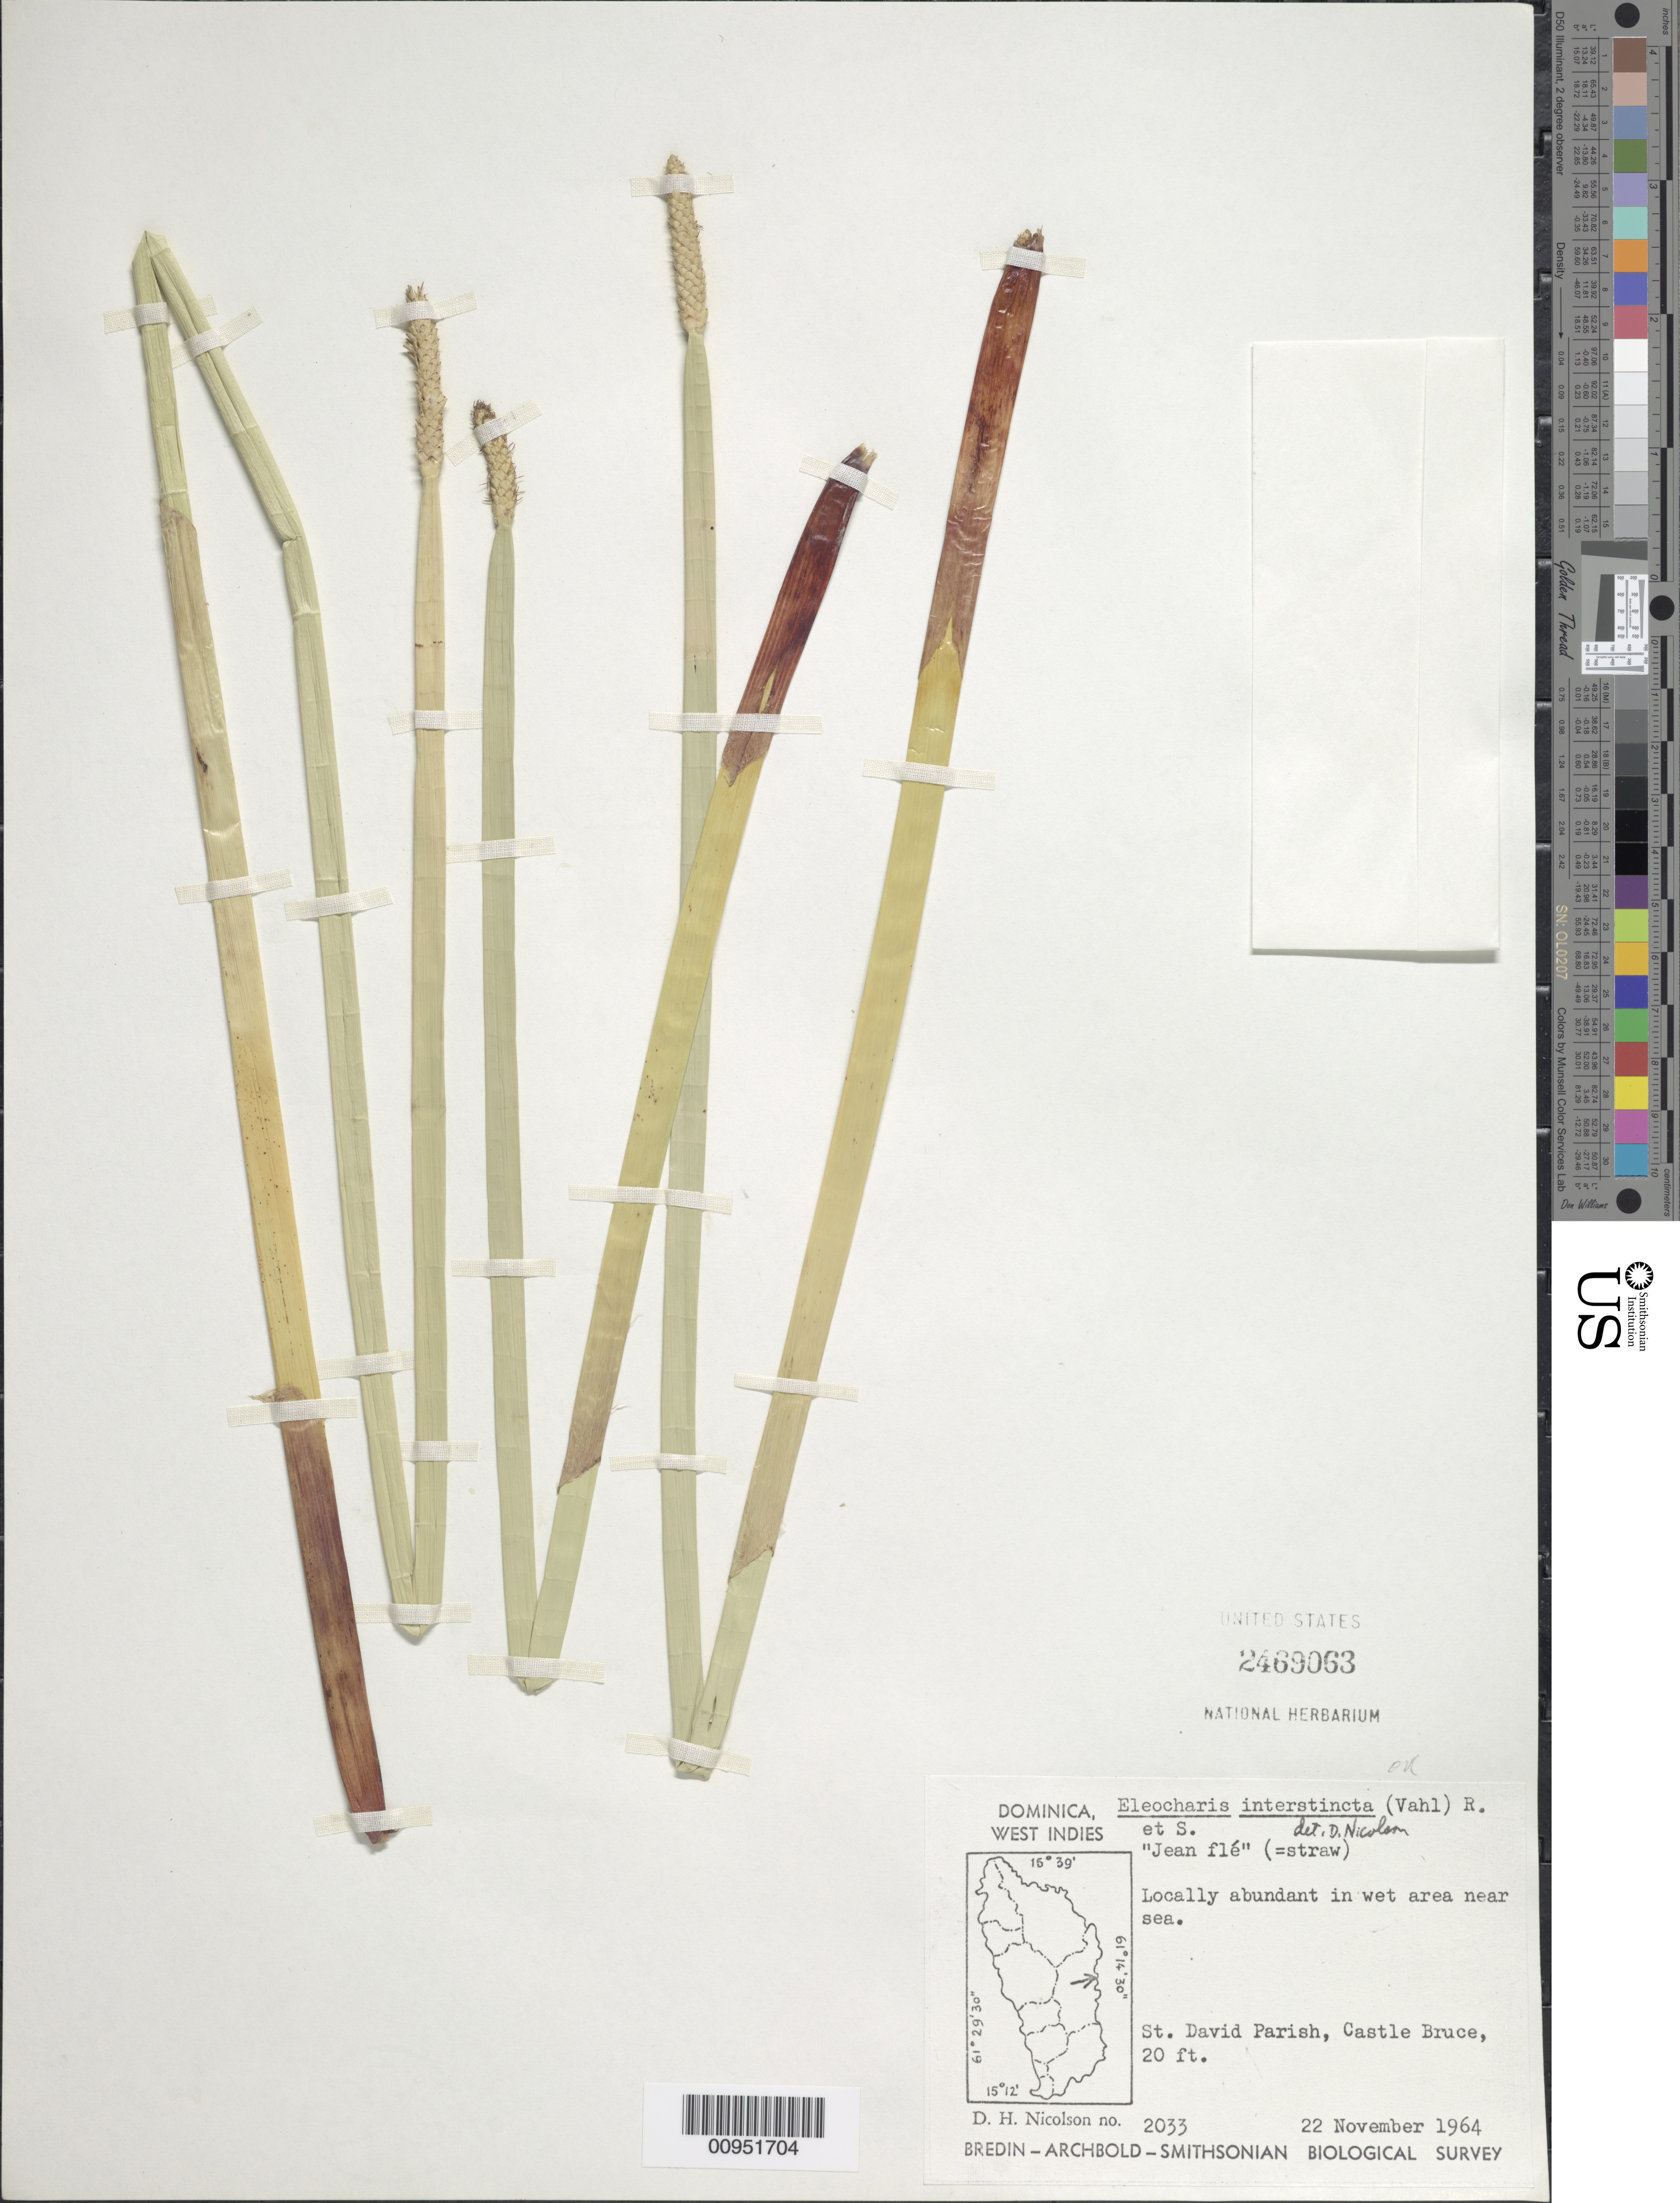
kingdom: Plantae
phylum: Tracheophyta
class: Liliopsida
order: Poales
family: Cyperaceae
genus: Eleocharis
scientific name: Eleocharis interstincta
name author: (Vahl) Roem. & Schult.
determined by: Nicolson, Dan H.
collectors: D. H. Nicolson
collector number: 2033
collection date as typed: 22 Nov 1964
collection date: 1964-11-22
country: Dominica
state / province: St. David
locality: Castle Bruce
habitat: In wet area near sea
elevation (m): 6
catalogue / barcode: US 2469063